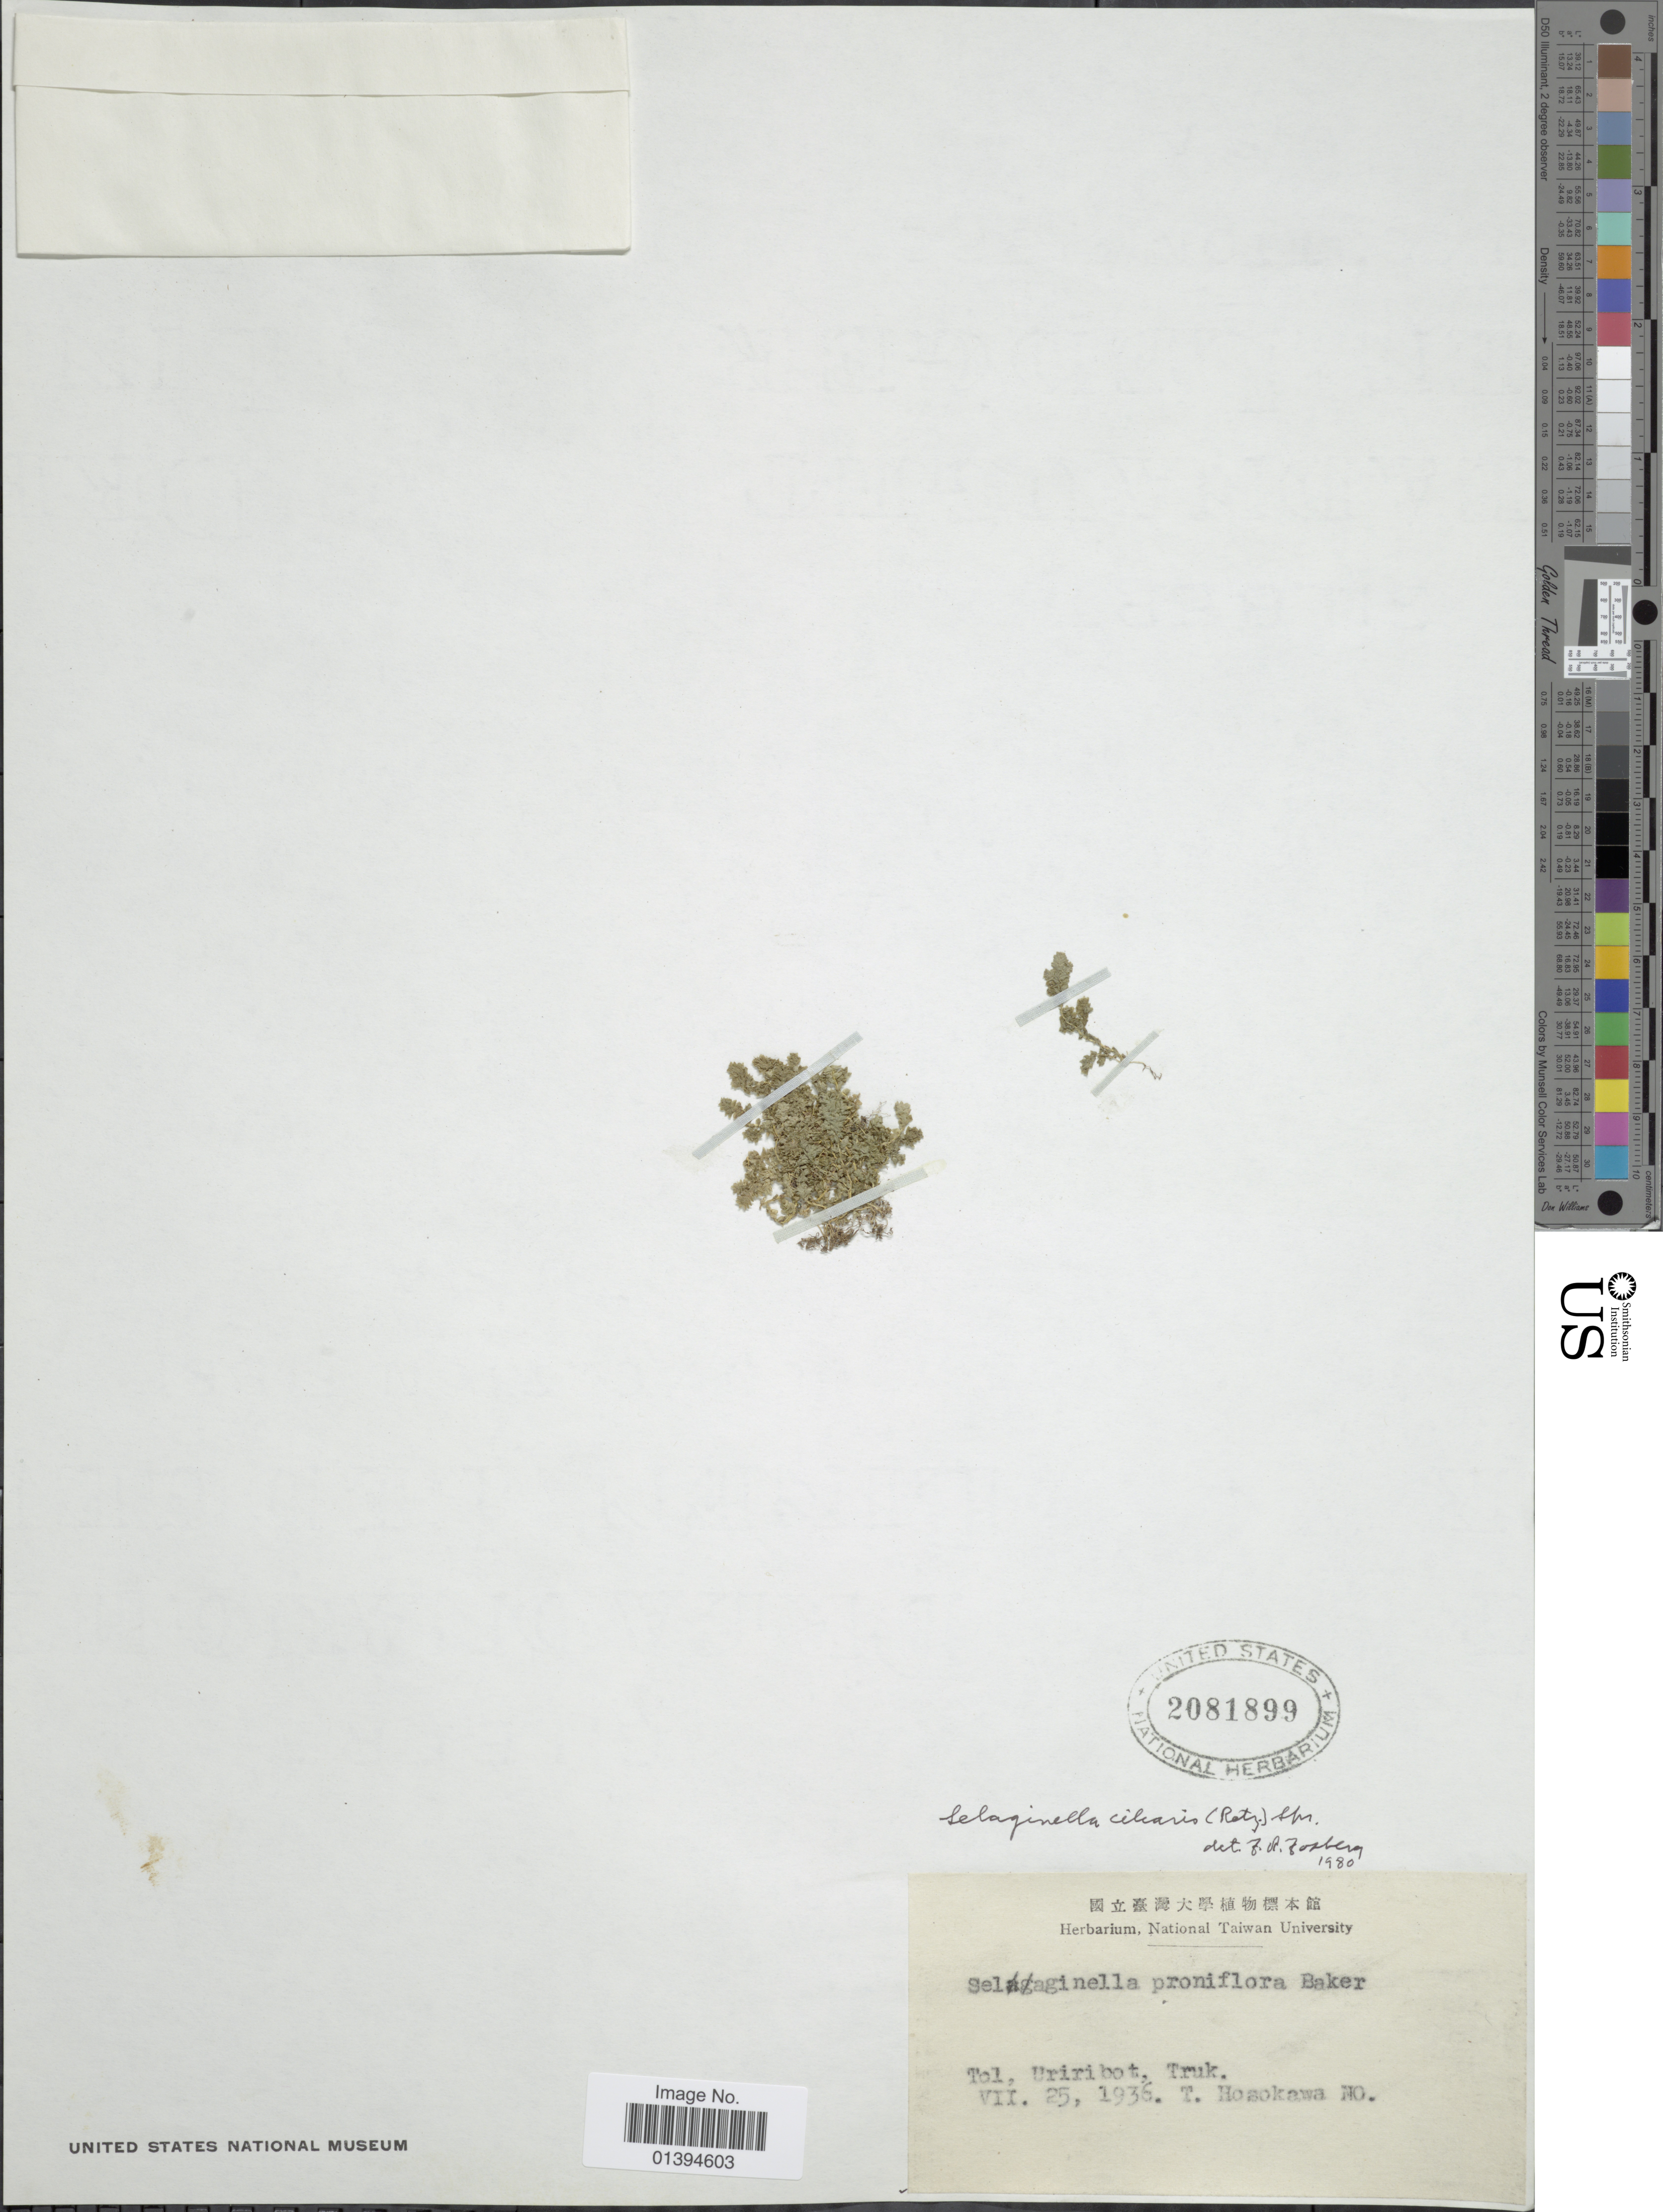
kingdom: Plantae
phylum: Tracheophyta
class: Lycopodiopsida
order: Selaginellales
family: Selaginellaceae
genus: Selaginella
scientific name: Selaginella ciliaris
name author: (Retz.) Spring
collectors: T. Hosokawa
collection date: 1936-07-25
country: Micronesia, Federated States of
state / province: Truk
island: Tol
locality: Uriribot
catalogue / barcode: US 2081899